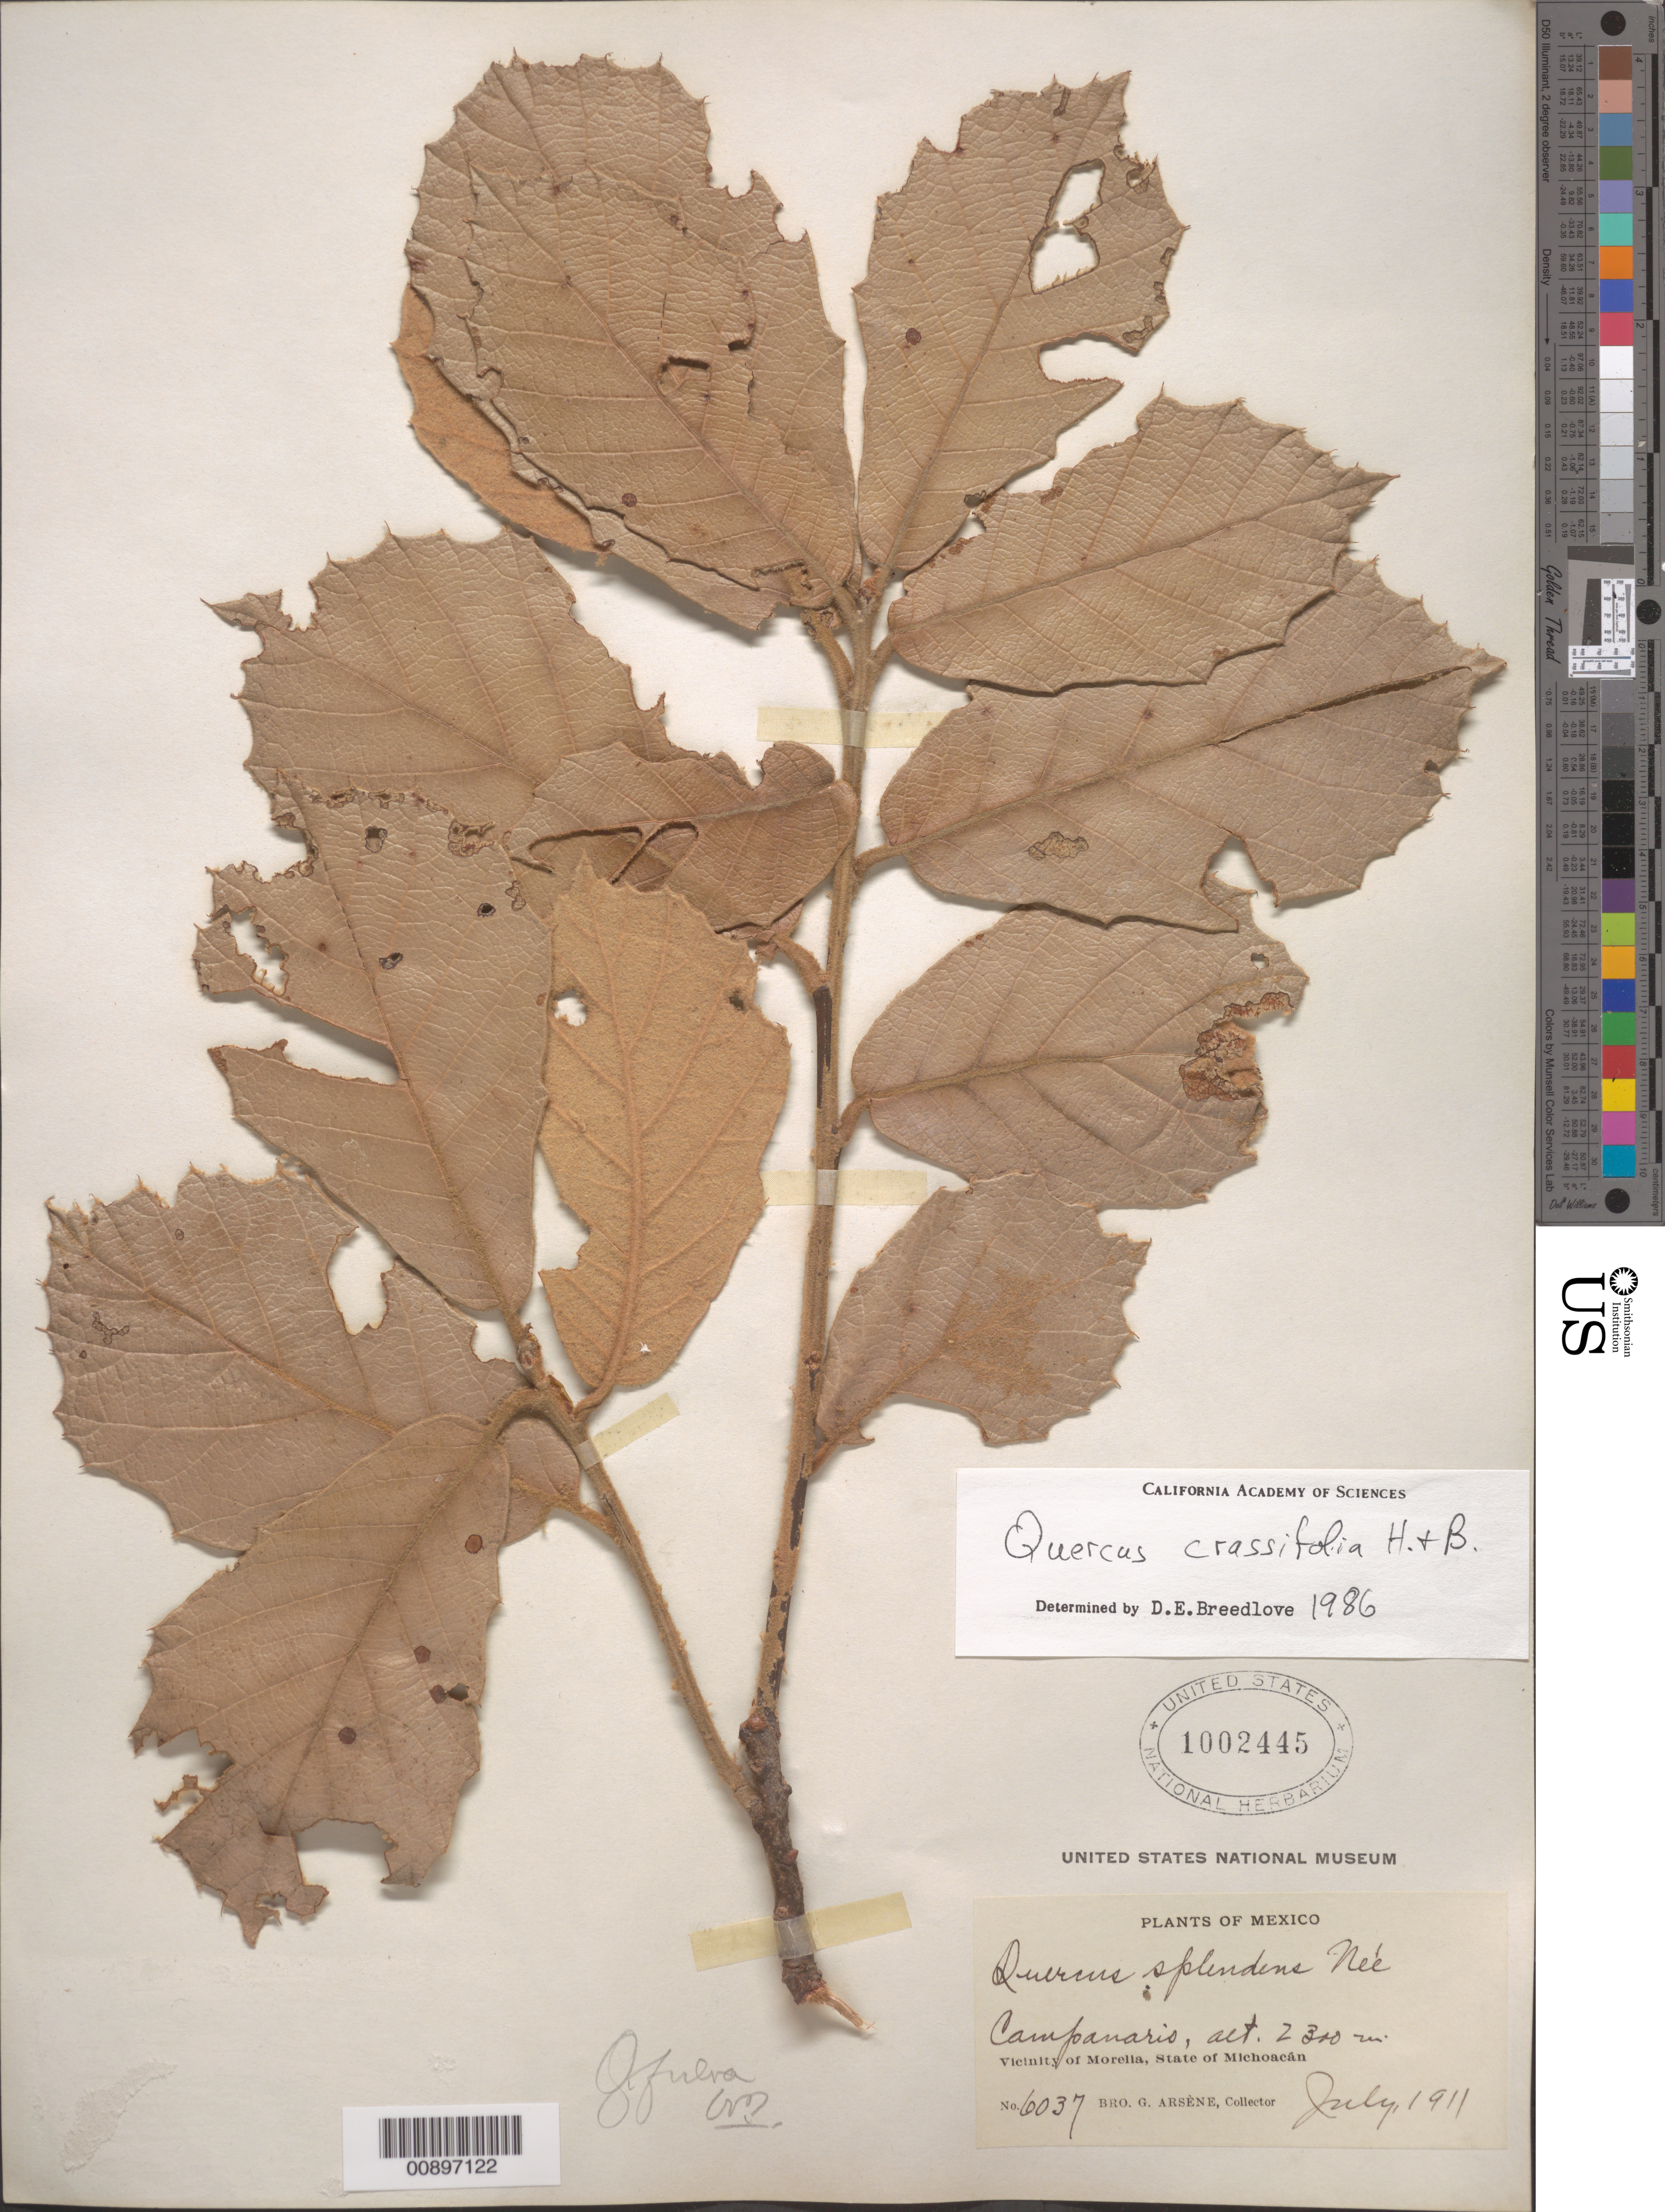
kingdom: Plantae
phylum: Tracheophyta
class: Magnoliopsida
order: Fagales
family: Fagaceae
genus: Quercus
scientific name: Quercus crassifolia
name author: Humb. & Bonpl.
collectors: Bro. G. Arsène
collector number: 6037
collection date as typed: Jul 1911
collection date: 1911-07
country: Mexico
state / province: Michoacán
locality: Campanario. Vicinity of Morelia, Michoacán.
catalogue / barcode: US 1002445